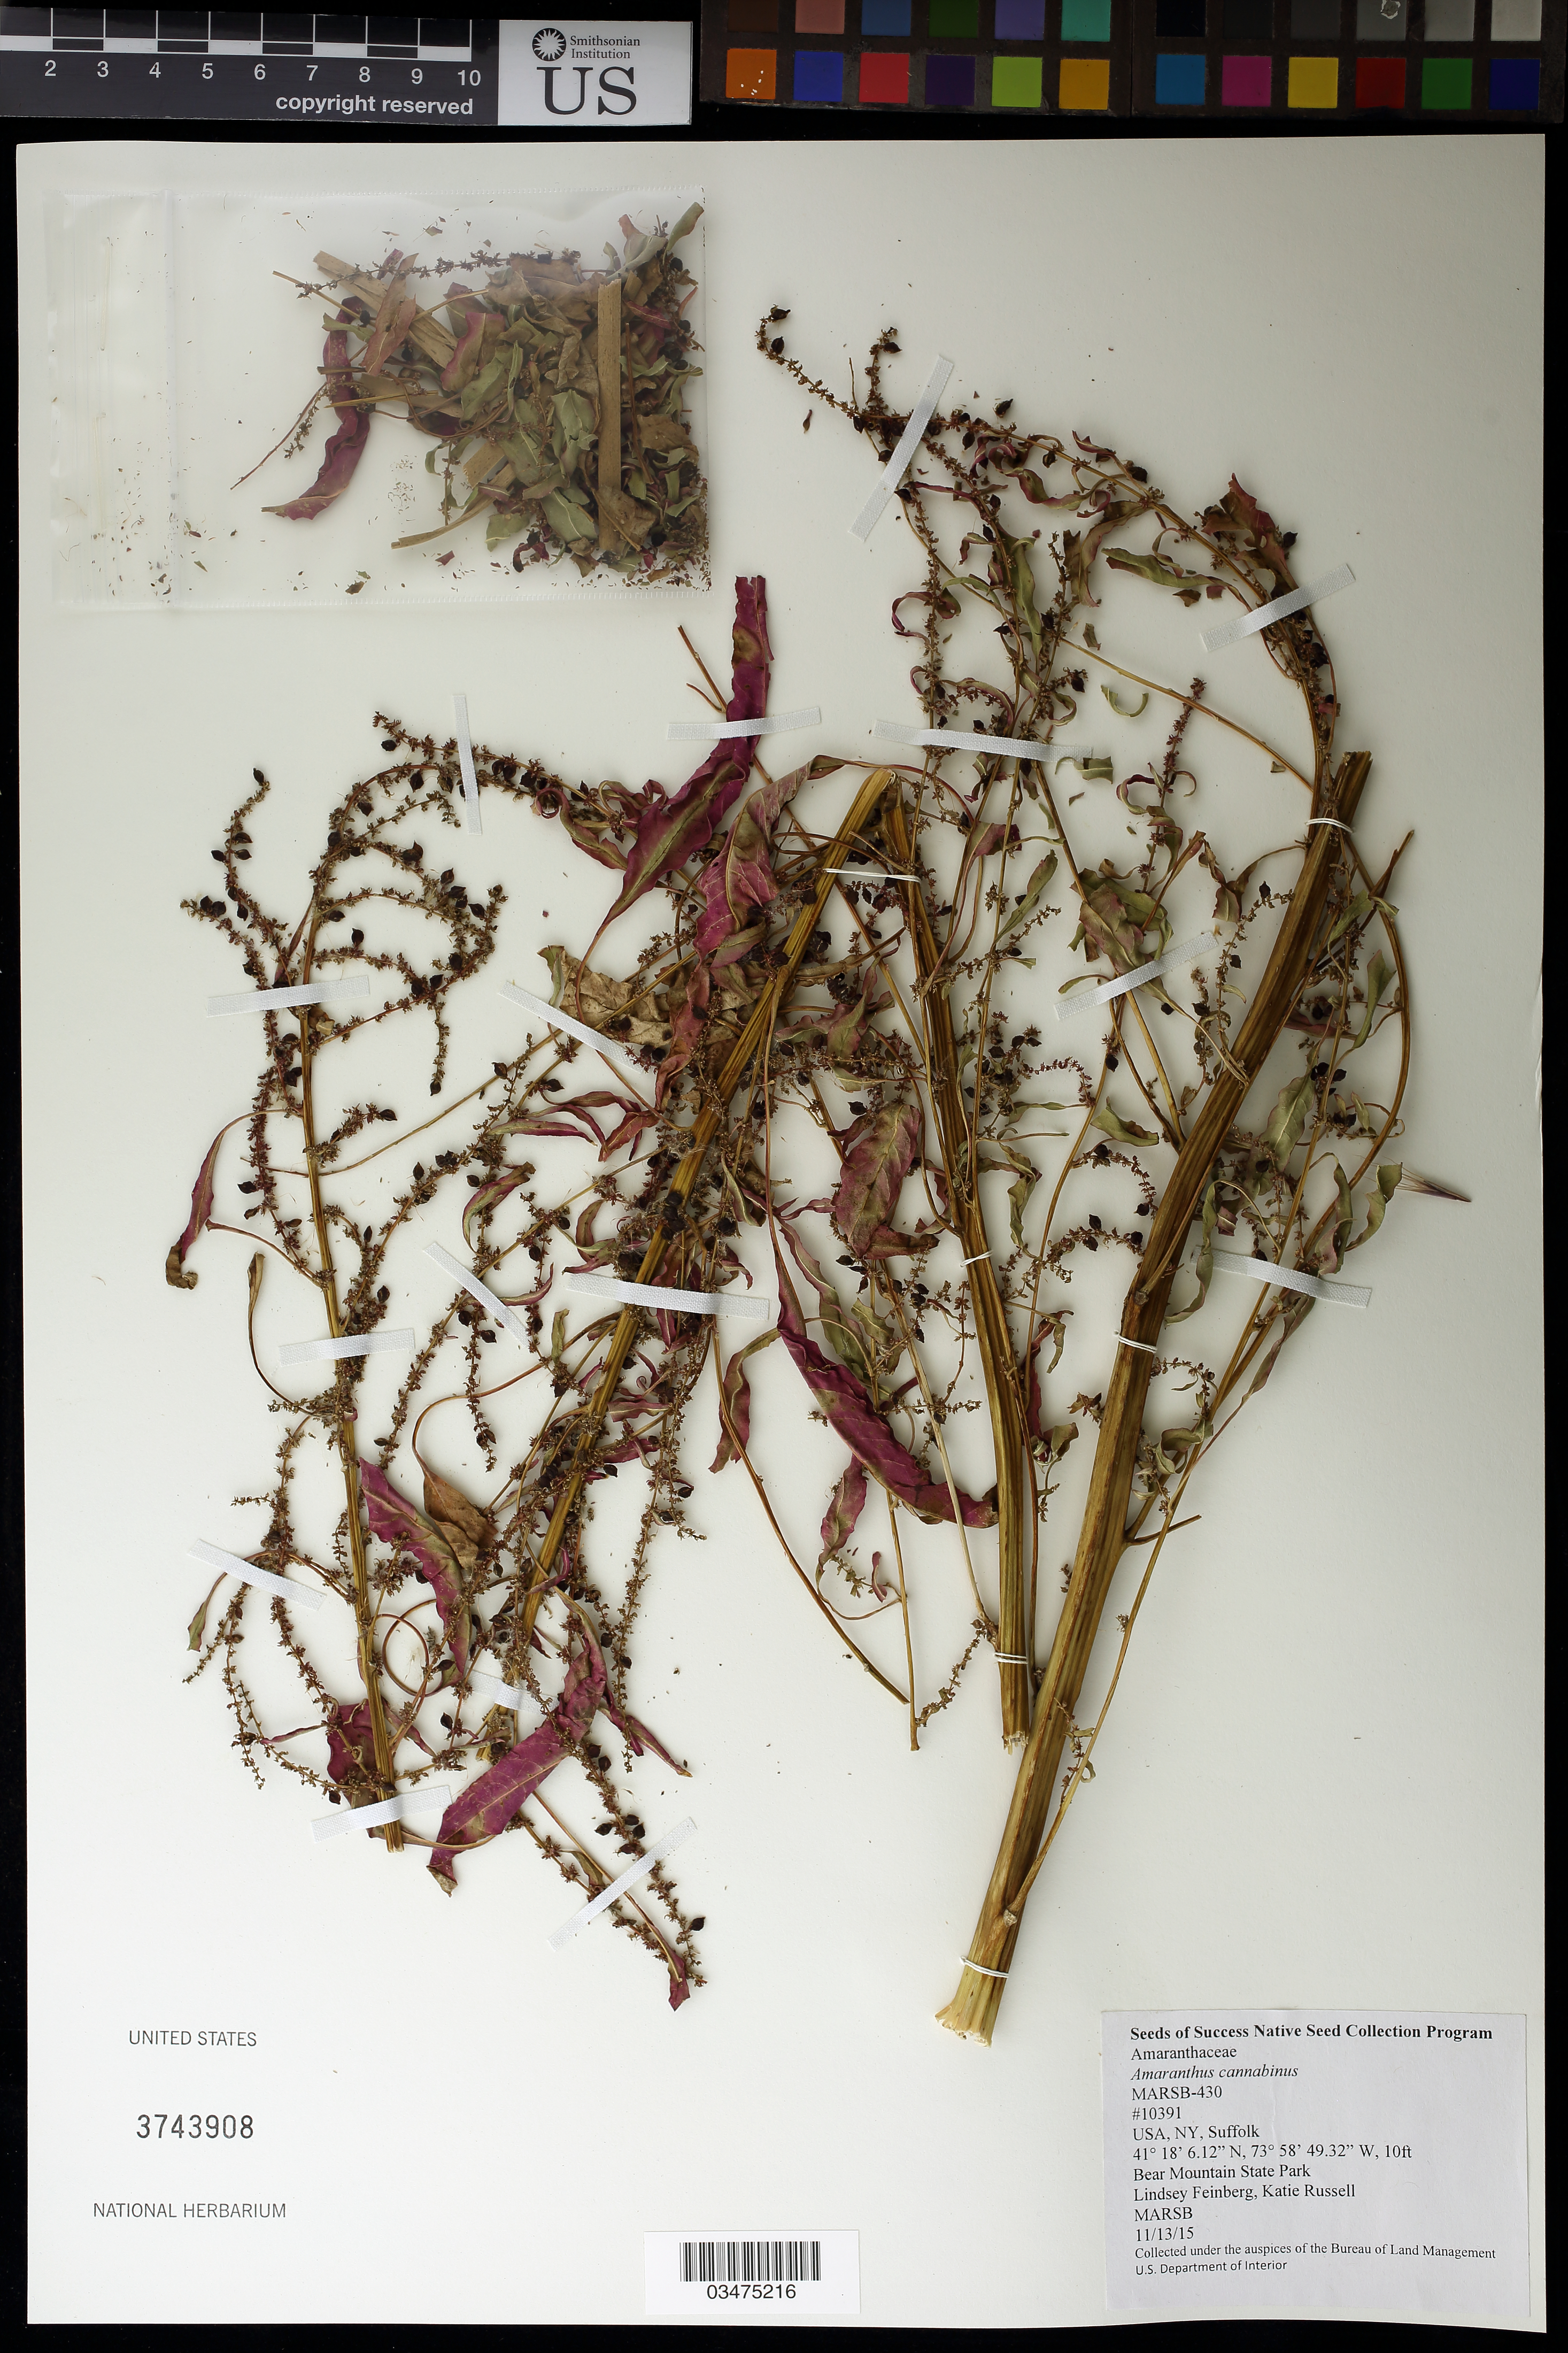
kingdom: Plantae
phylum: Tracheophyta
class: Magnoliopsida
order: Caryophyllales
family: Amaranthaceae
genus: Amaranthus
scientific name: Amaranthus cannabinus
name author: (L.) E.G. F. Sauer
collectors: L. Feinberg & K. Russell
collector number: MARSB-430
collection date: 2015-11-13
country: United States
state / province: New York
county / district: Suffolk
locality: Bear Mountain State Park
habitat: Atlantic Coastal Beach & North Atlantic Coastal Shrub and grass Dune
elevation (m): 3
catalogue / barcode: US 3743908